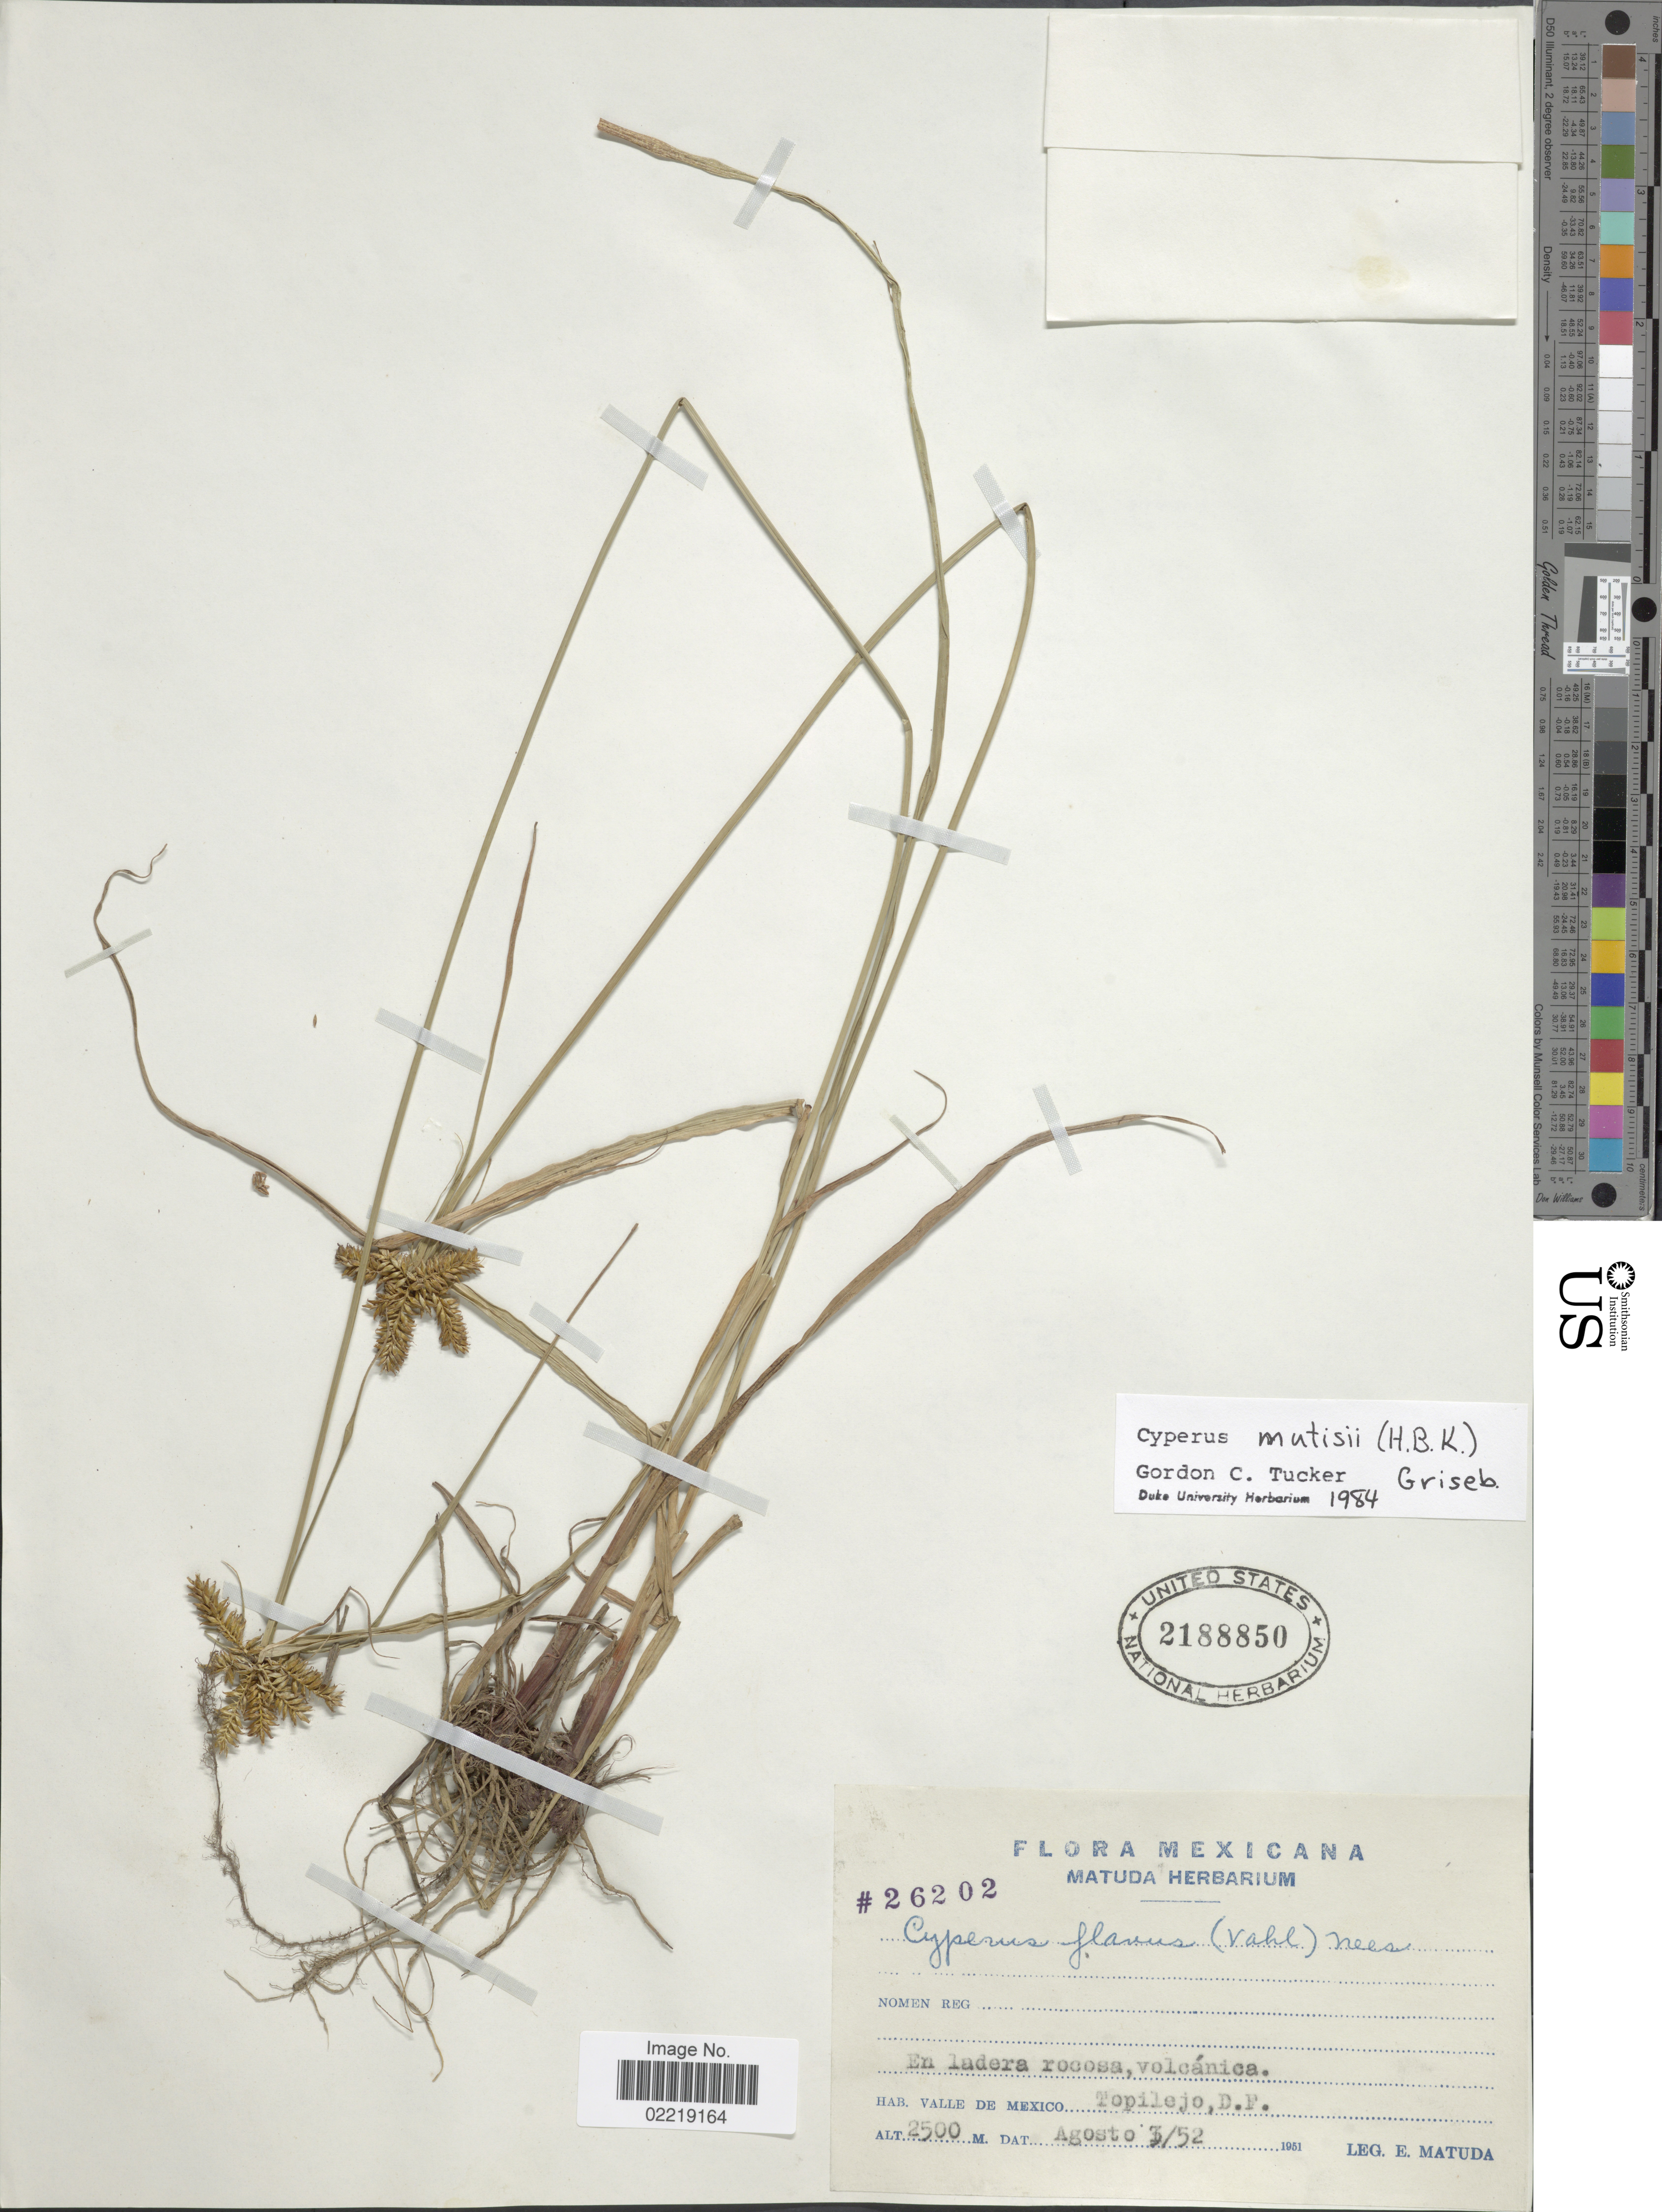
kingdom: Plantae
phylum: Tracheophyta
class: Liliopsida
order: Poales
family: Cyperaceae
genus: Cyperus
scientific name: Cyperus mutisii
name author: (Kunth) Andersson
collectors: E. Matuda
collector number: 26203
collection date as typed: Transcribed d/m/y: 3/8/52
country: Mexico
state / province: Distrito Federal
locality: Valle de Mexico, Topilejo, D.F.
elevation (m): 2500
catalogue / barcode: US 2188850